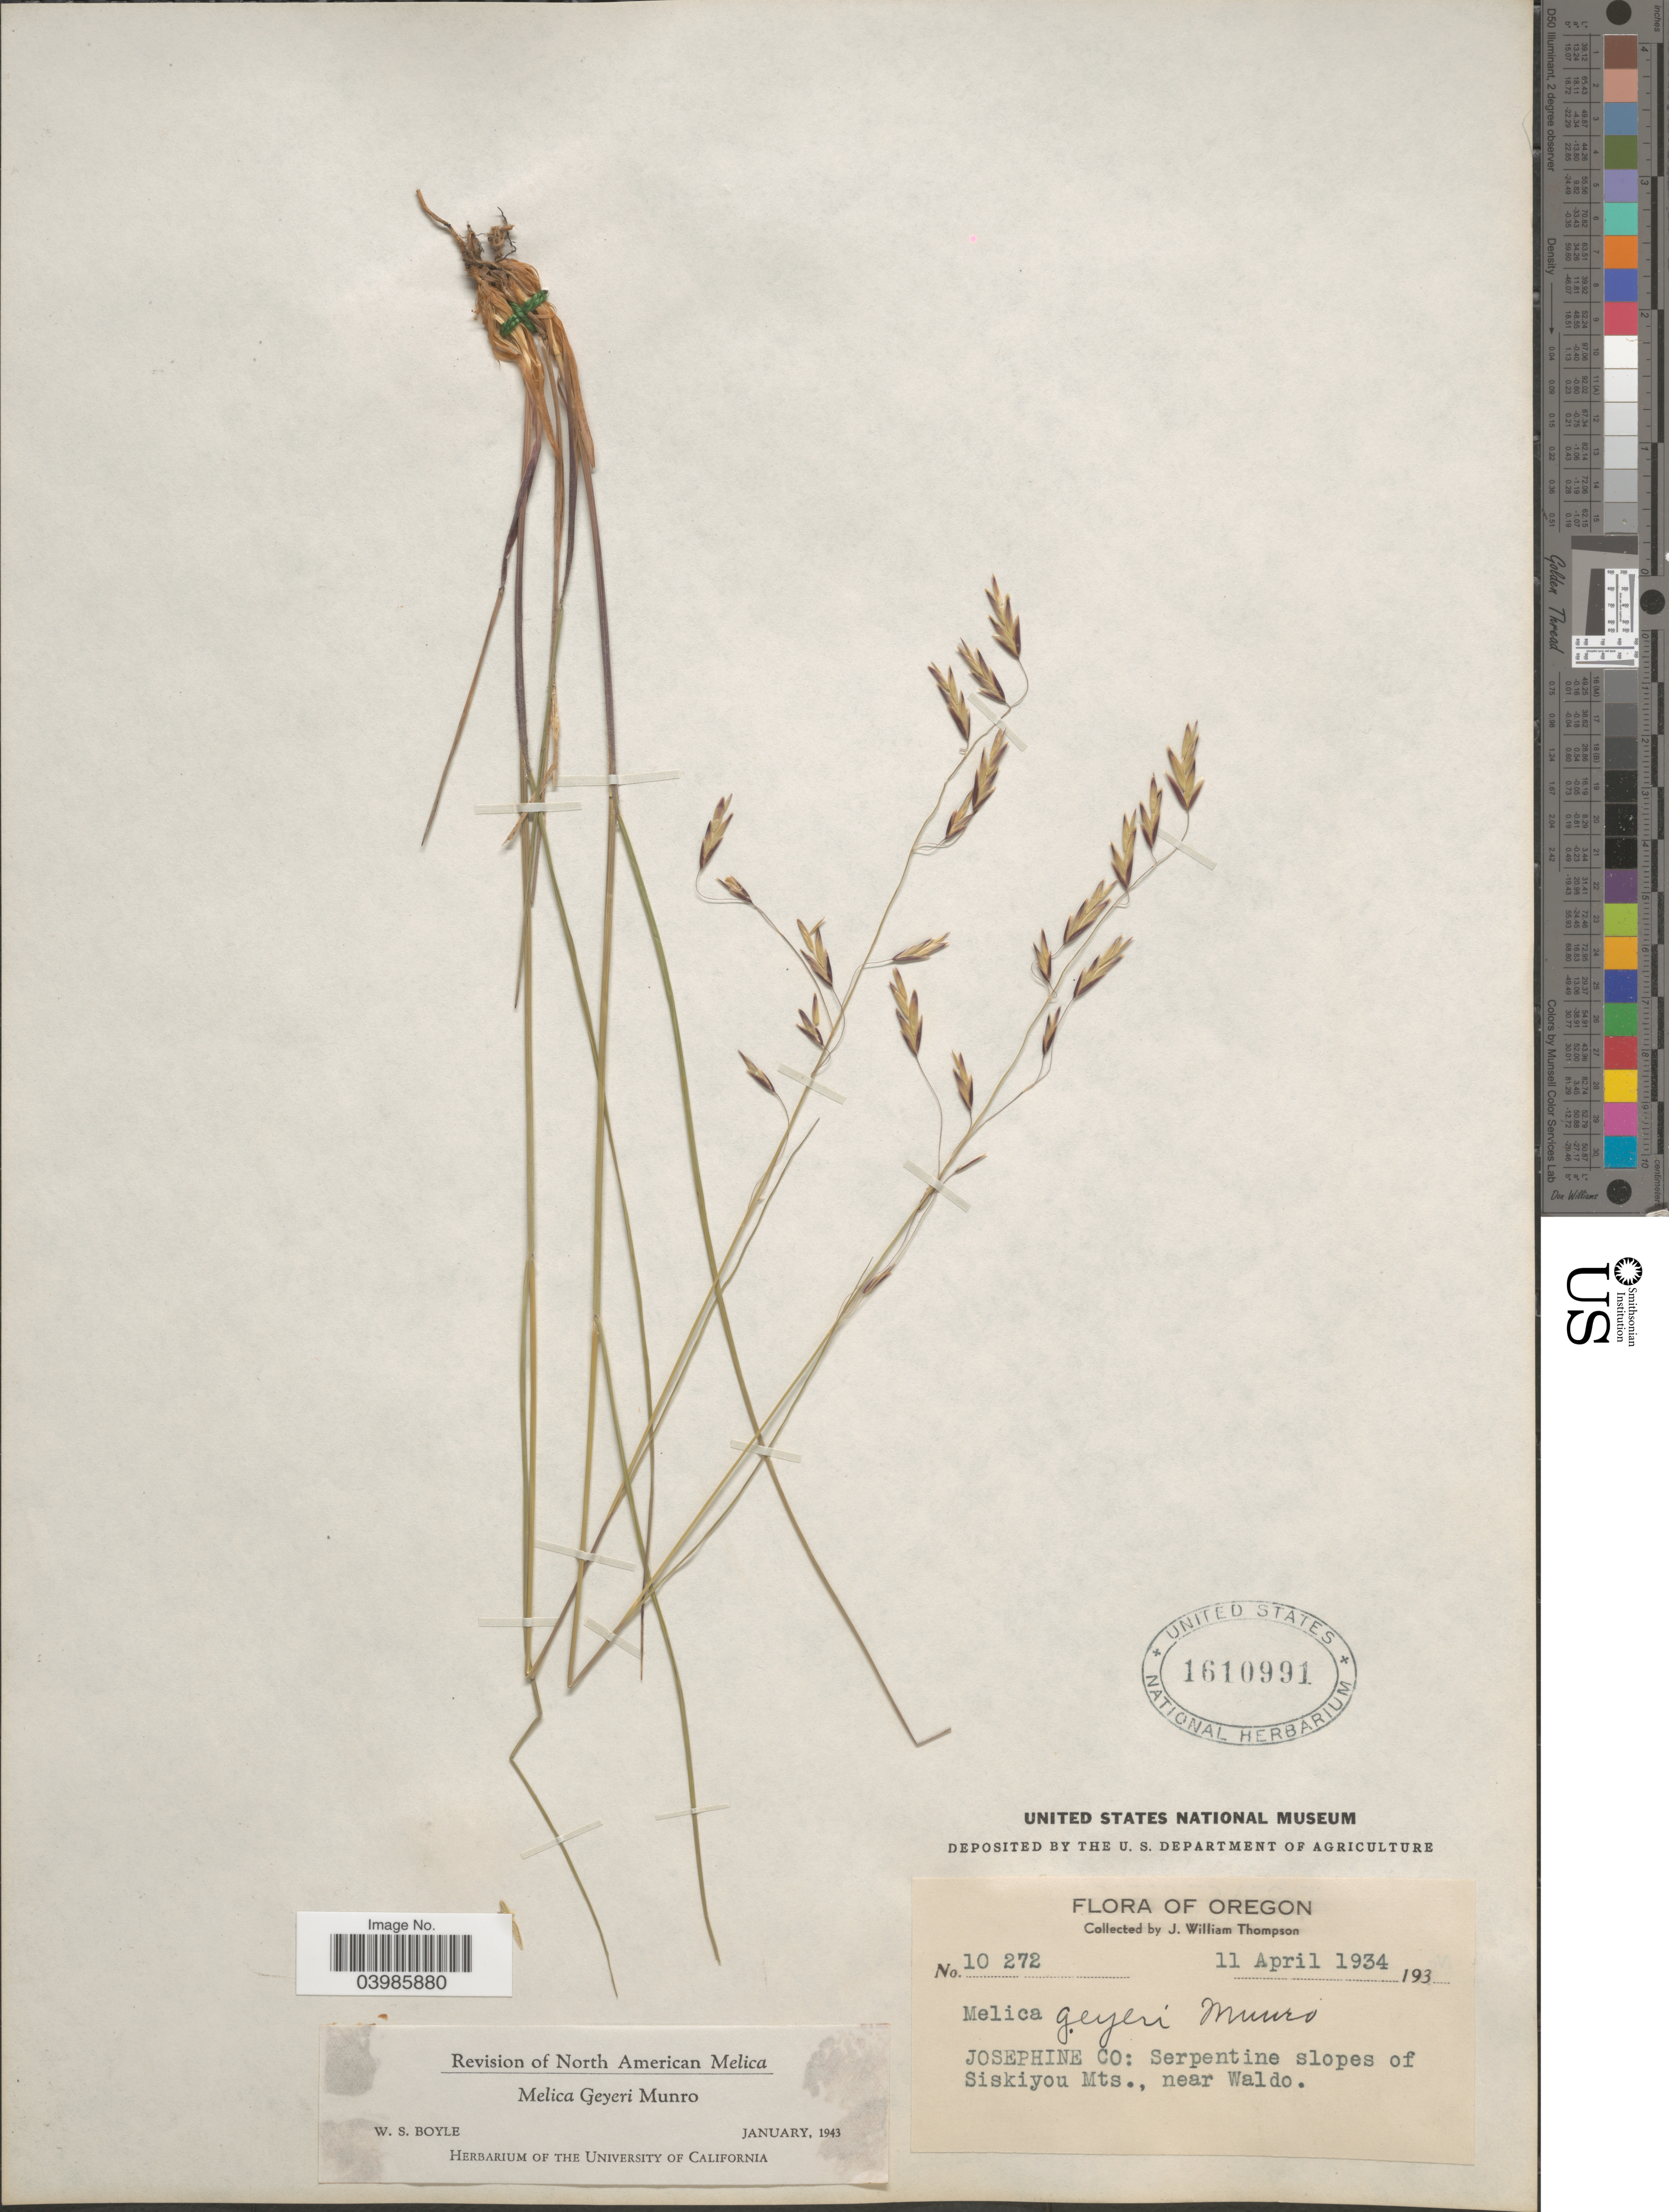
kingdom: Plantae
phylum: Tracheophyta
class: Liliopsida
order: Poales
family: Poaceae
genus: Melica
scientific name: Melica geyeri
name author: Munro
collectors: J. W. Thompson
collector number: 10272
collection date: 1934-04-11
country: United States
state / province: Oregon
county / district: Josephine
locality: Josephine Co: Serpentine slopes of Siskiyou Mts., near Waldo.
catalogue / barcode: US 1610991